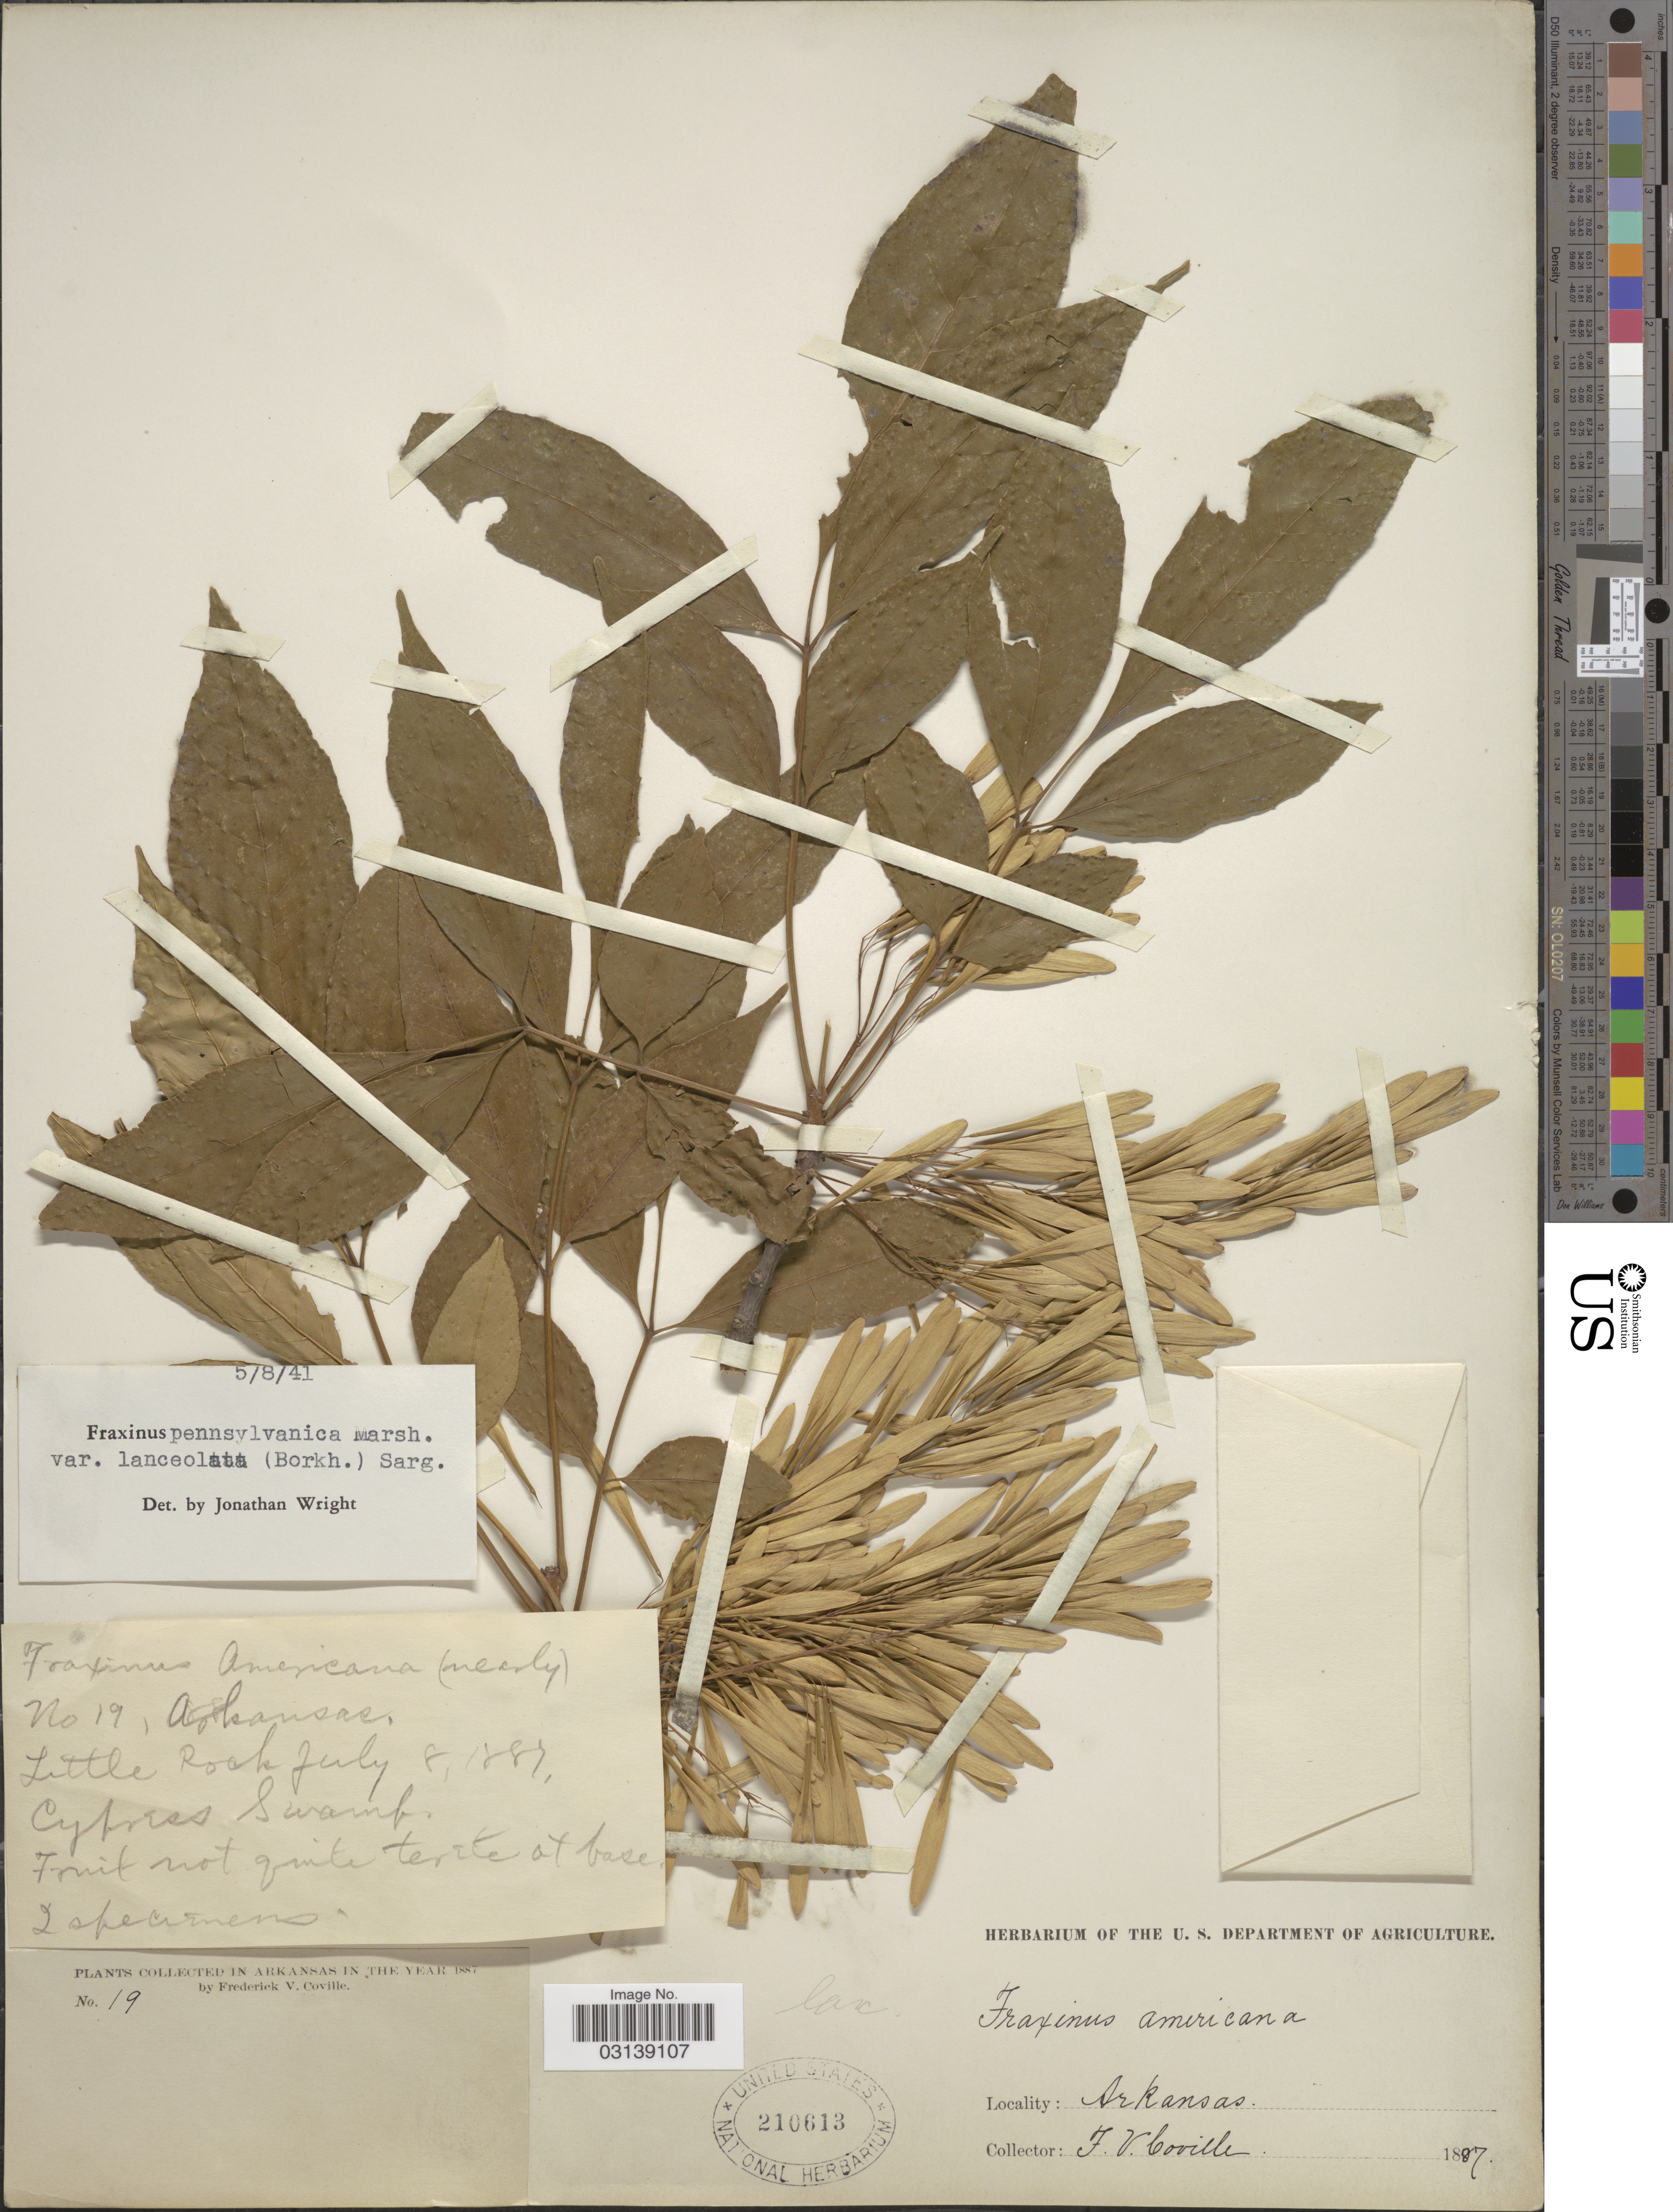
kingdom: Plantae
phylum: Tracheophyta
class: Magnoliopsida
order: Lamiales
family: Oleaceae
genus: Fraxinus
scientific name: Fraxinus pennsylvanica var. lanceolata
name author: Sarg.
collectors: F. V. Coville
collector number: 19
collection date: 1887-07-08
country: United States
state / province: Arkansas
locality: Little Rock. Cypres Swamp.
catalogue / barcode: US 210613